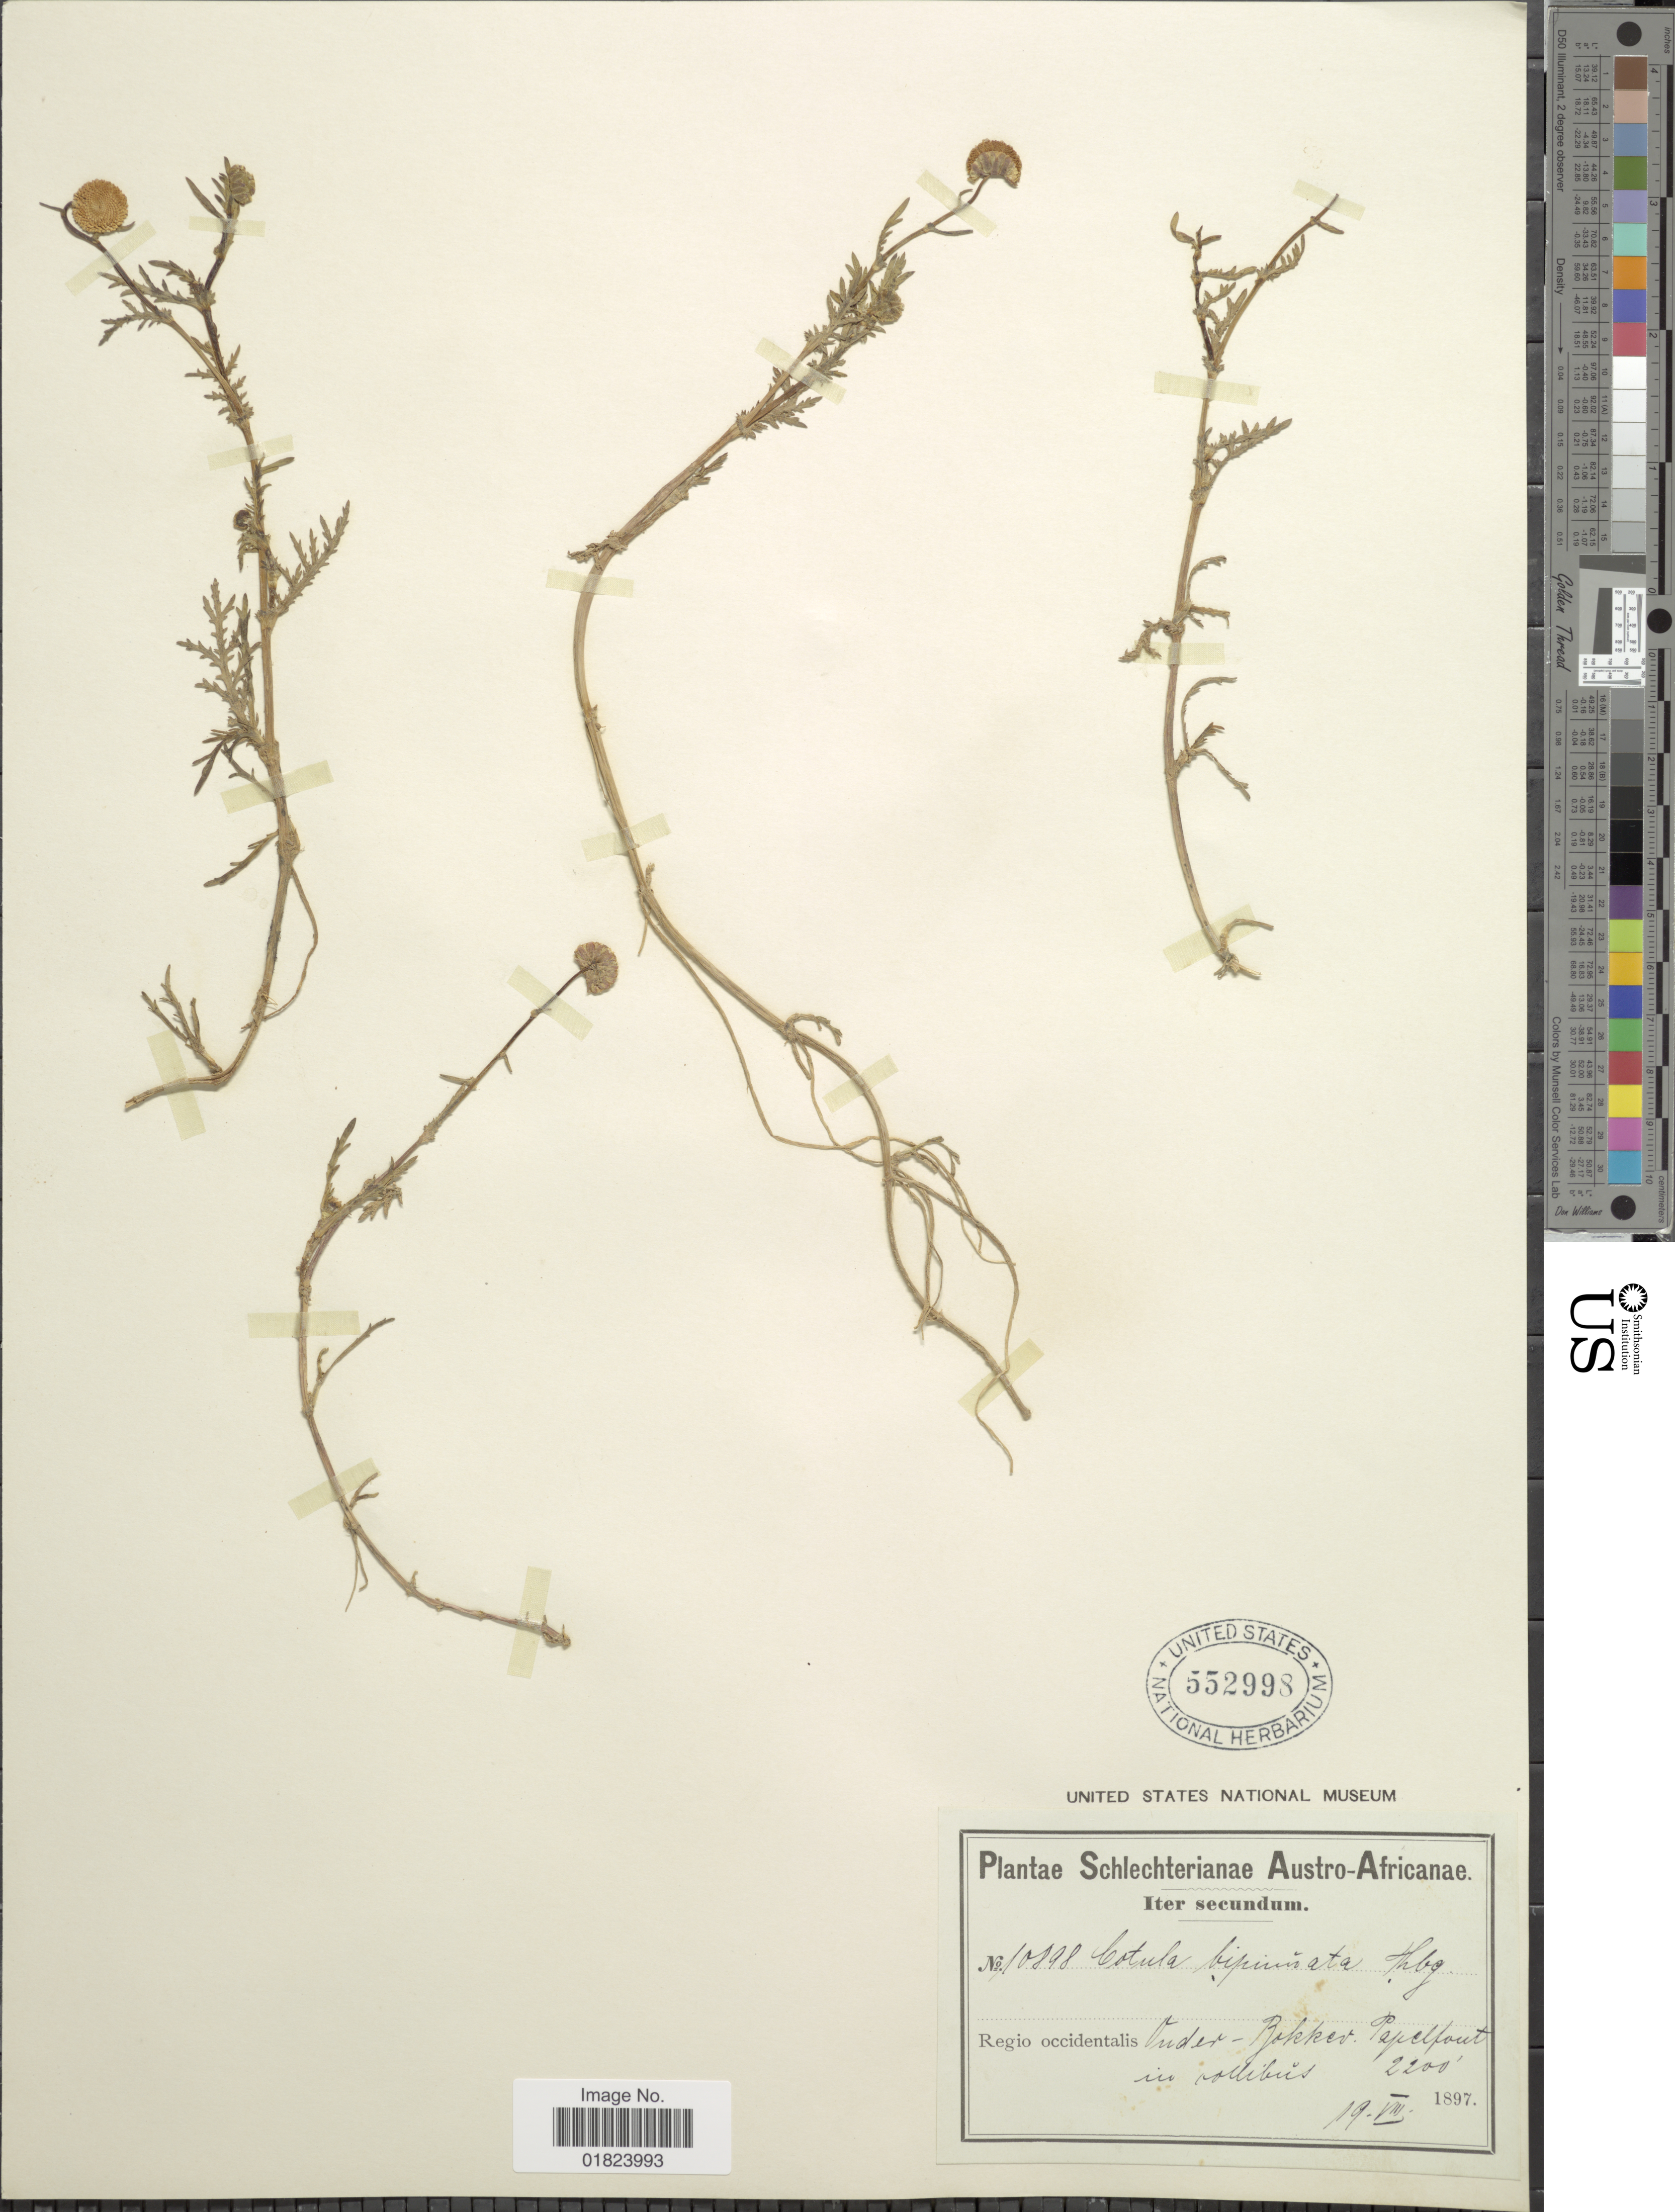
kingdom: Plantae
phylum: Tracheophyta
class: Magnoliopsida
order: Asterales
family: Asteraceae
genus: Cotula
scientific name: Cotula bipinnata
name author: Thunb.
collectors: Schlechter, --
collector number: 10898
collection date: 1897-08-19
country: South Africa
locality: Austro-Africanae, Iter secundum, Regio occidentalis, Onder-Bokkev. Papelfout in collibus.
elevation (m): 671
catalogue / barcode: US 552998